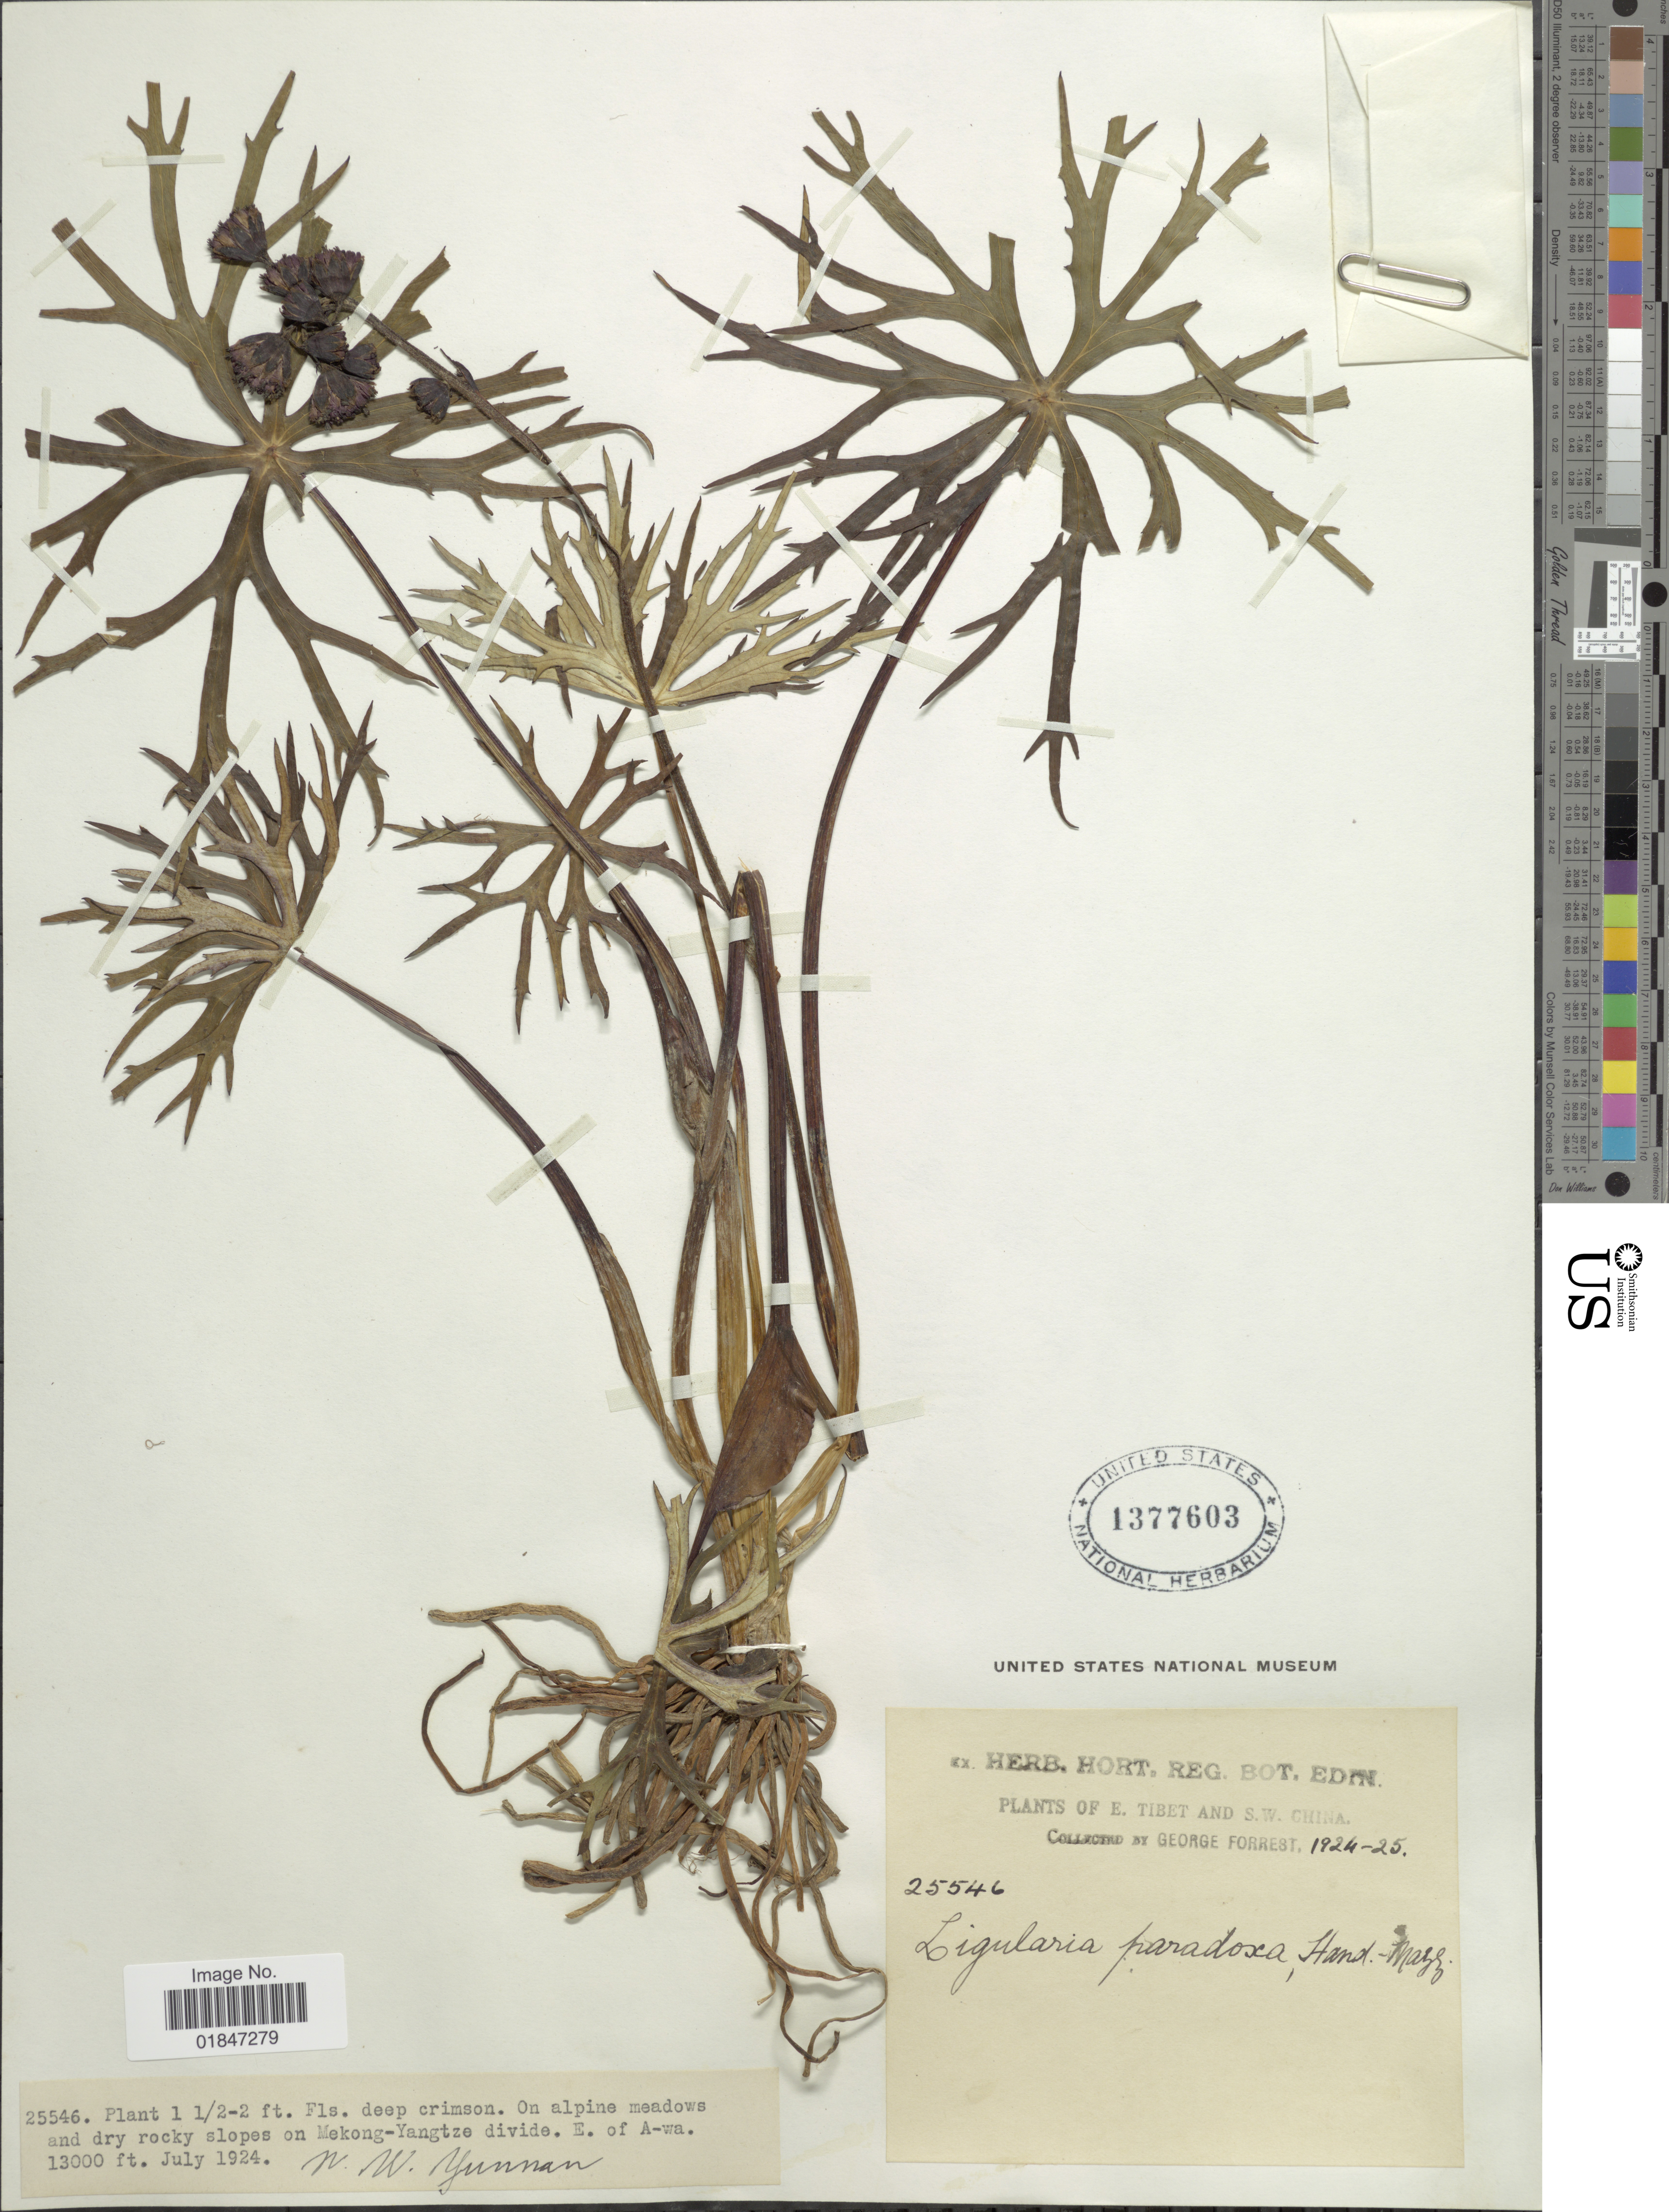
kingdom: Plantae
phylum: Tracheophyta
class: Magnoliopsida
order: Asterales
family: Asteraceae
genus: Ligularia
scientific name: Ligularia paradoxa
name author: Hand.-Mazz.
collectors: G. Forrest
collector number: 25546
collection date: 1924-07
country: China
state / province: Yunnan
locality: E. Tibet and S. W. China. On alpine meadows and dry rocky slopes on Mekong-Yangtze divide. E. of A-wa.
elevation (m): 3962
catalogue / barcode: US 13377603